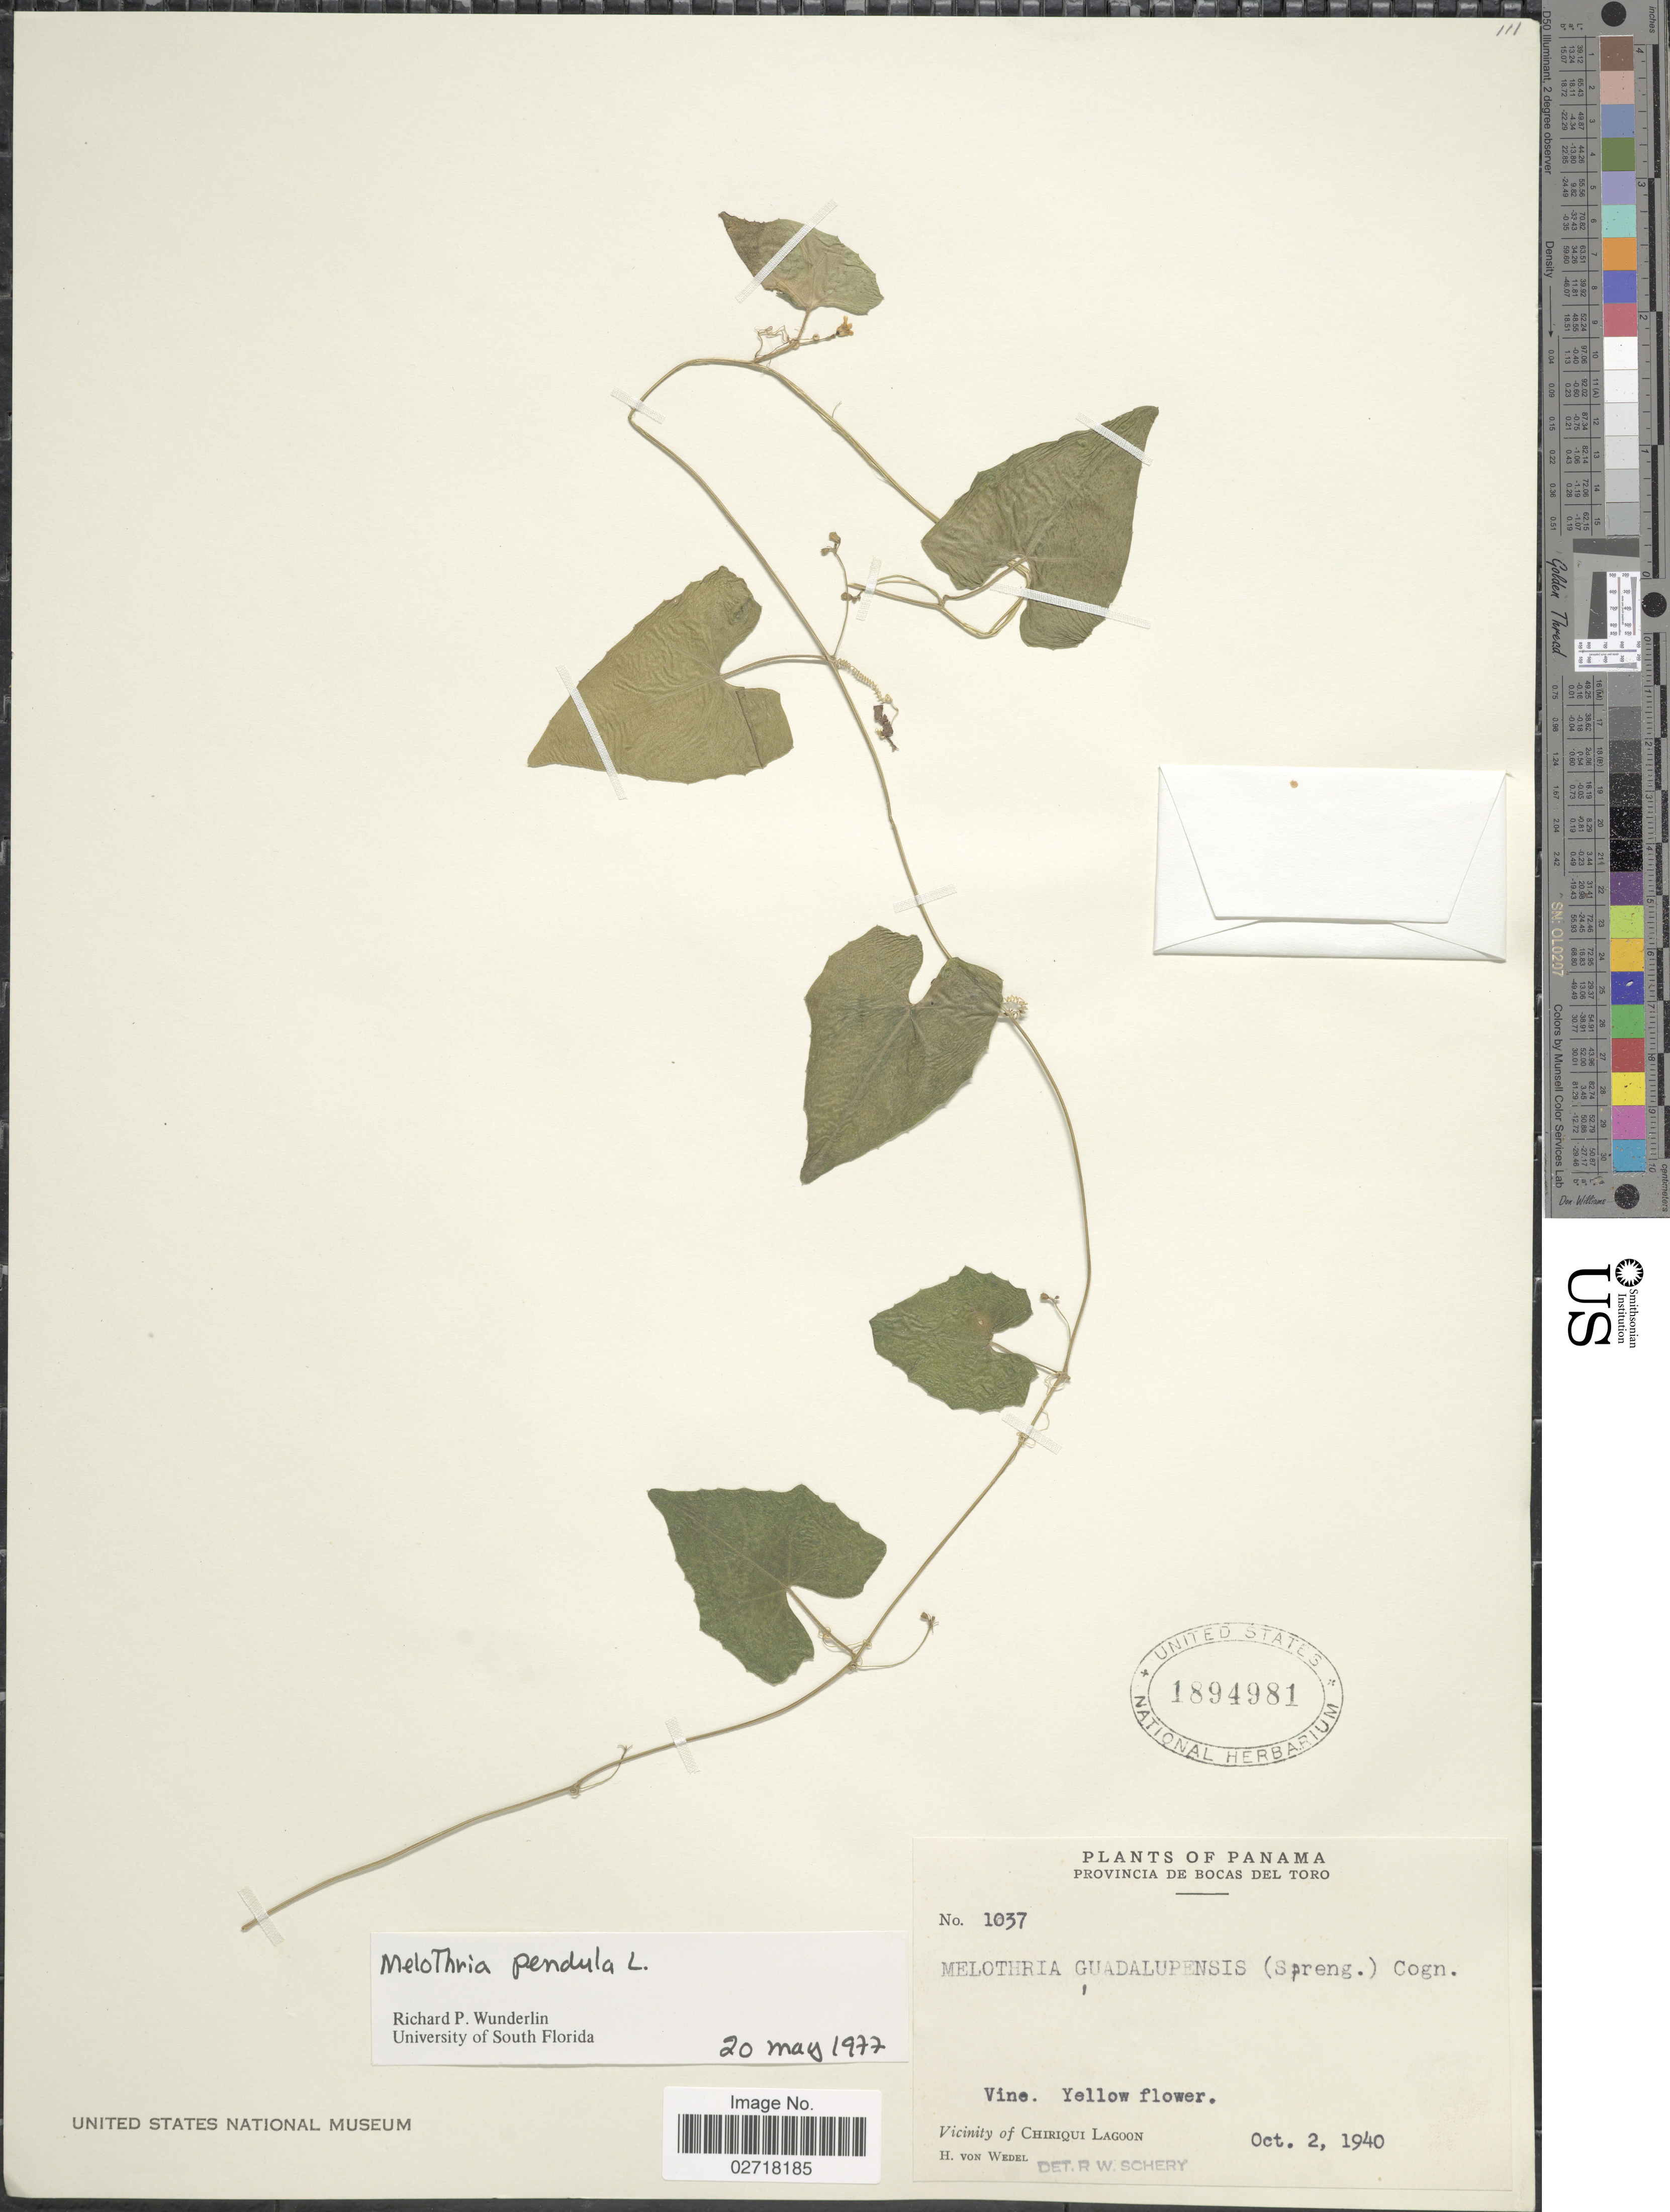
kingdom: Plantae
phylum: Tracheophyta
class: Magnoliopsida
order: Cucurbitales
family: Cucurbitaceae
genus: Melothria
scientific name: Melothria pendula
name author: L.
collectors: H. von Wedel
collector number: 1037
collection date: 1940-10-02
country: Panama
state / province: Bocas del Toro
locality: Vicinity of Chiriqui Lagoon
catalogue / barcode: US 1894981